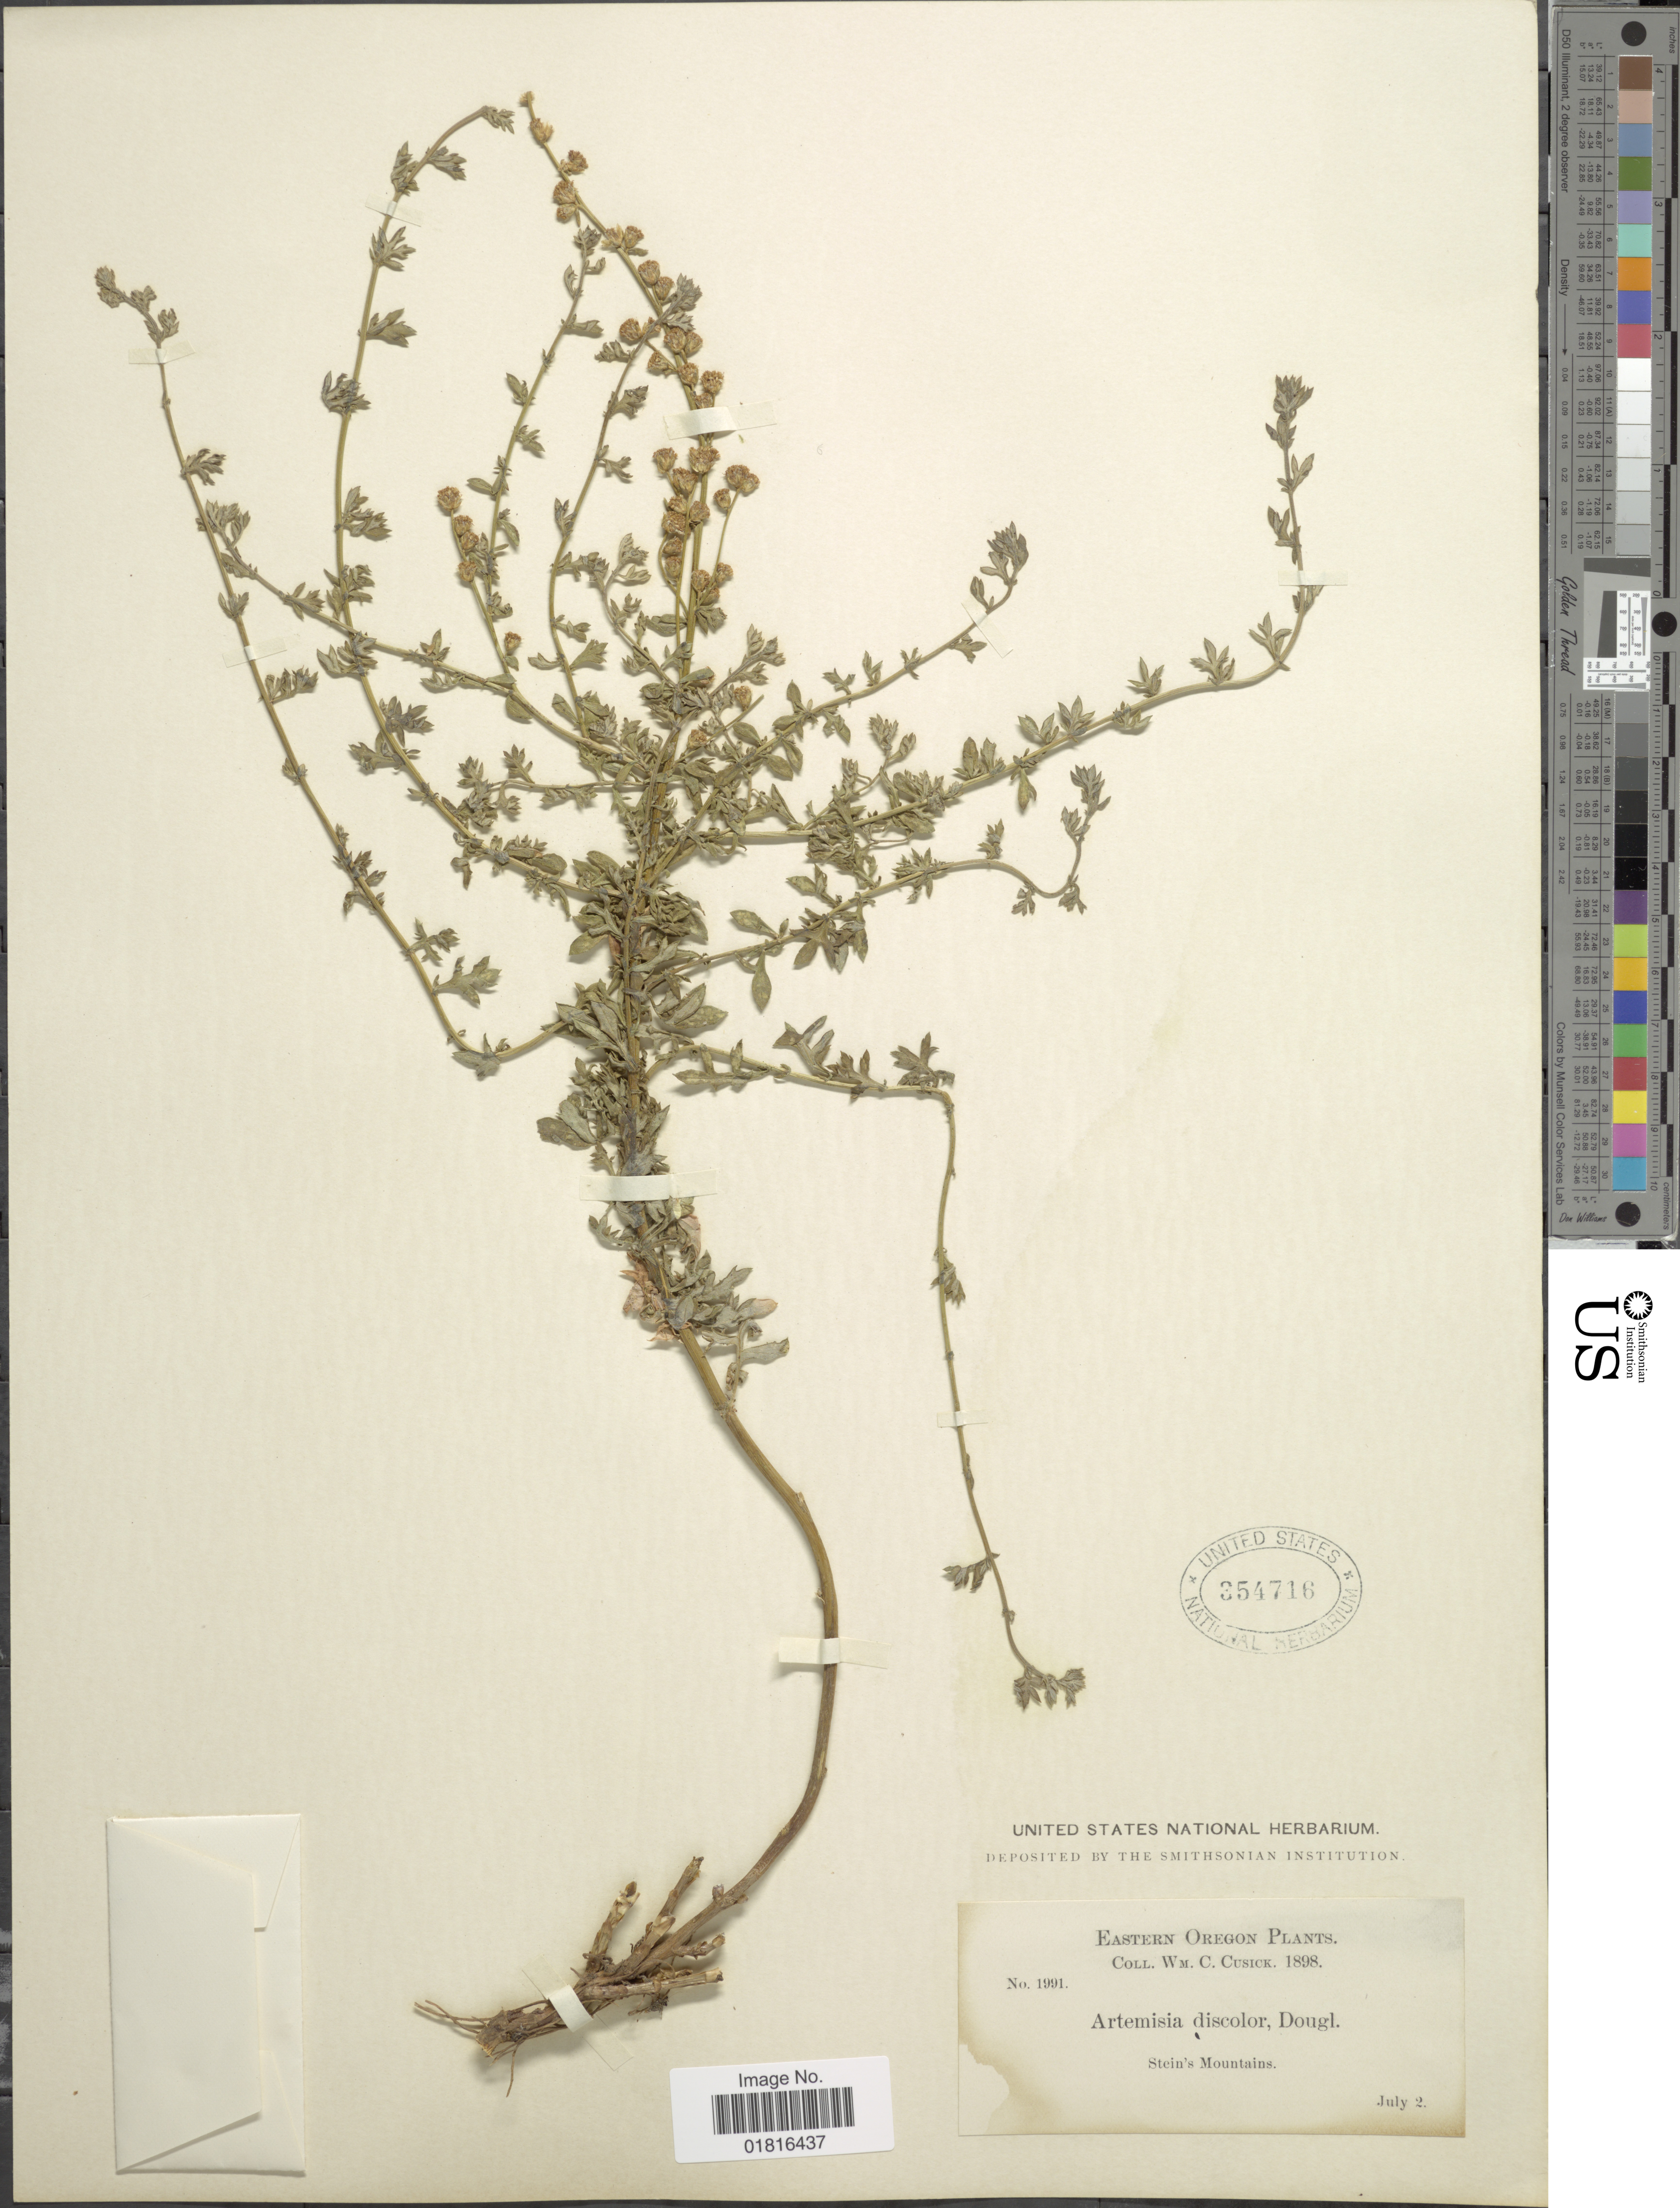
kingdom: Plantae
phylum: Tracheophyta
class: Magnoliopsida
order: Asterales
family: Asteraceae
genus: Artemisia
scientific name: Artemisia michauxiana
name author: Besser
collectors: W. C. Cusick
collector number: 1991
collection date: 1898-07-02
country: United States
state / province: Oregon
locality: Eastern Oregon, Stein's Mountains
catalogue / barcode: US 354716